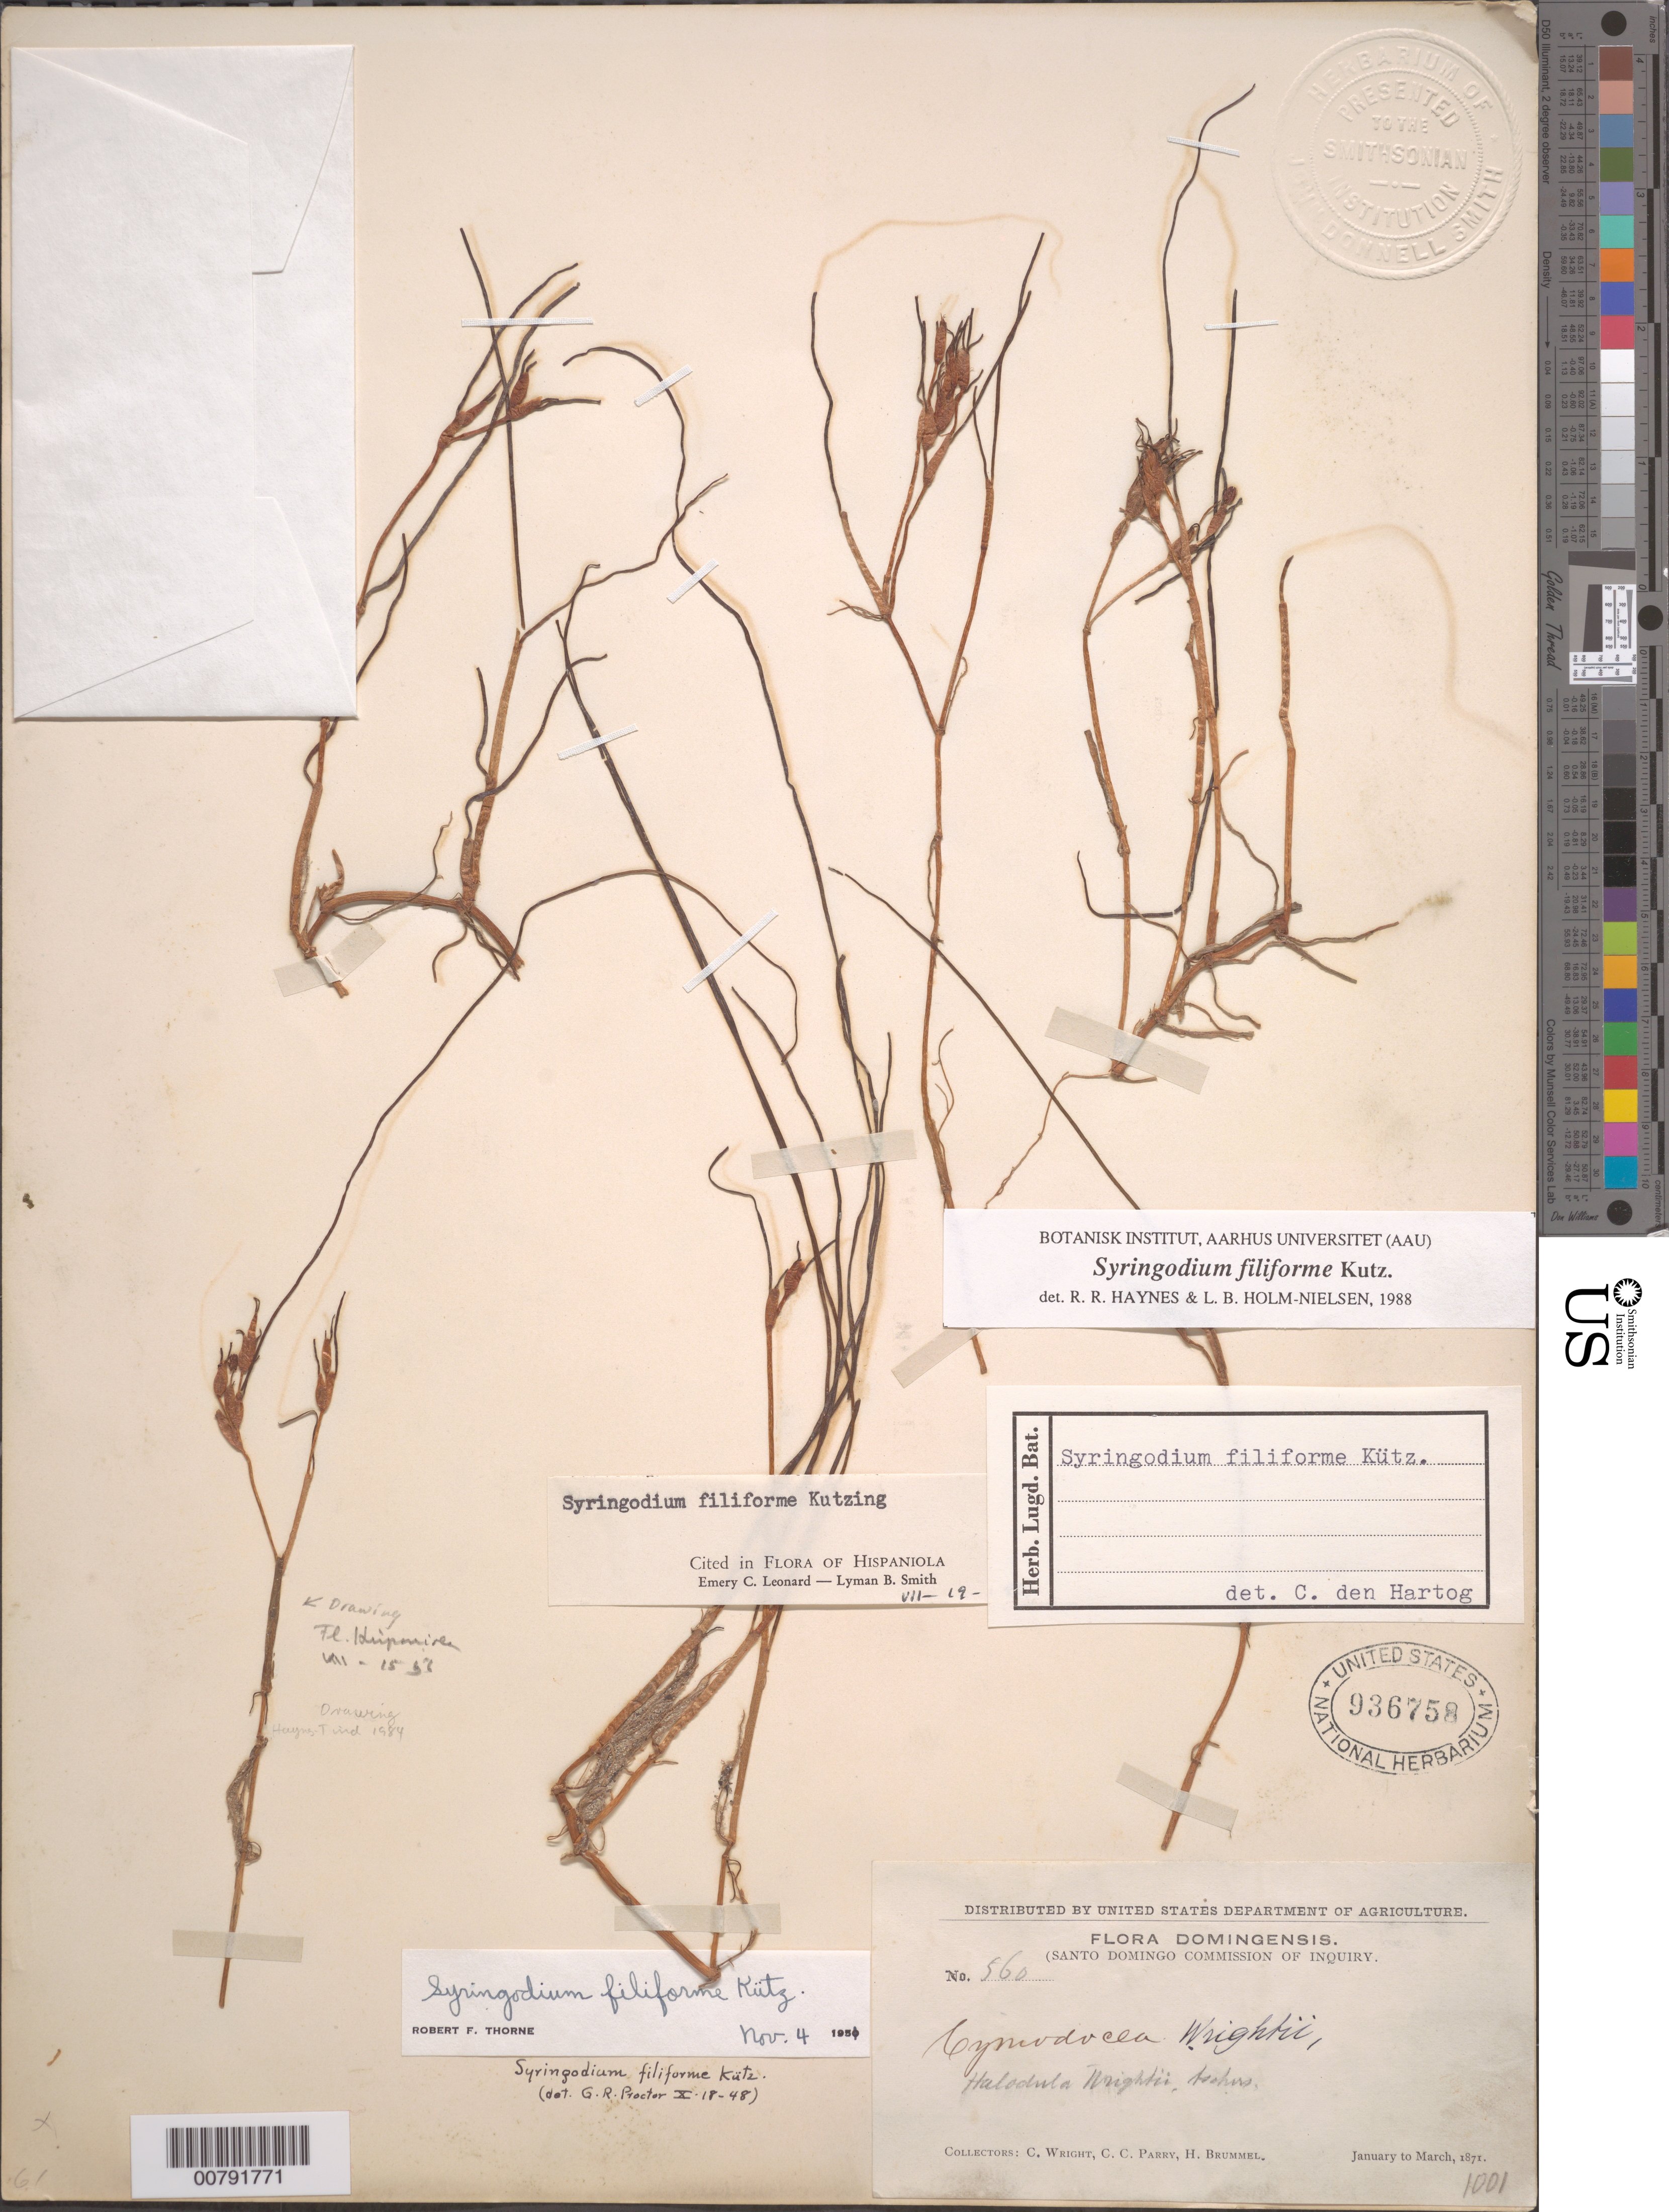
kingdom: Plantae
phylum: Tracheophyta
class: Liliopsida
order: Alismatales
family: Cymodoceaceae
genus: Syringodium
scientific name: Syringodium filiforme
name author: Kütz.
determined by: Haynes, R. R.; Holm-Nielsen, L. B.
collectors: C. Wright, C. C. Parry & H. Brummel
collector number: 560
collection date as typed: Jan 1871 to -- Mar 1871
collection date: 1871-01/1871-03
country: Dominican Republic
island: Hispaniola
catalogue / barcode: US 936758